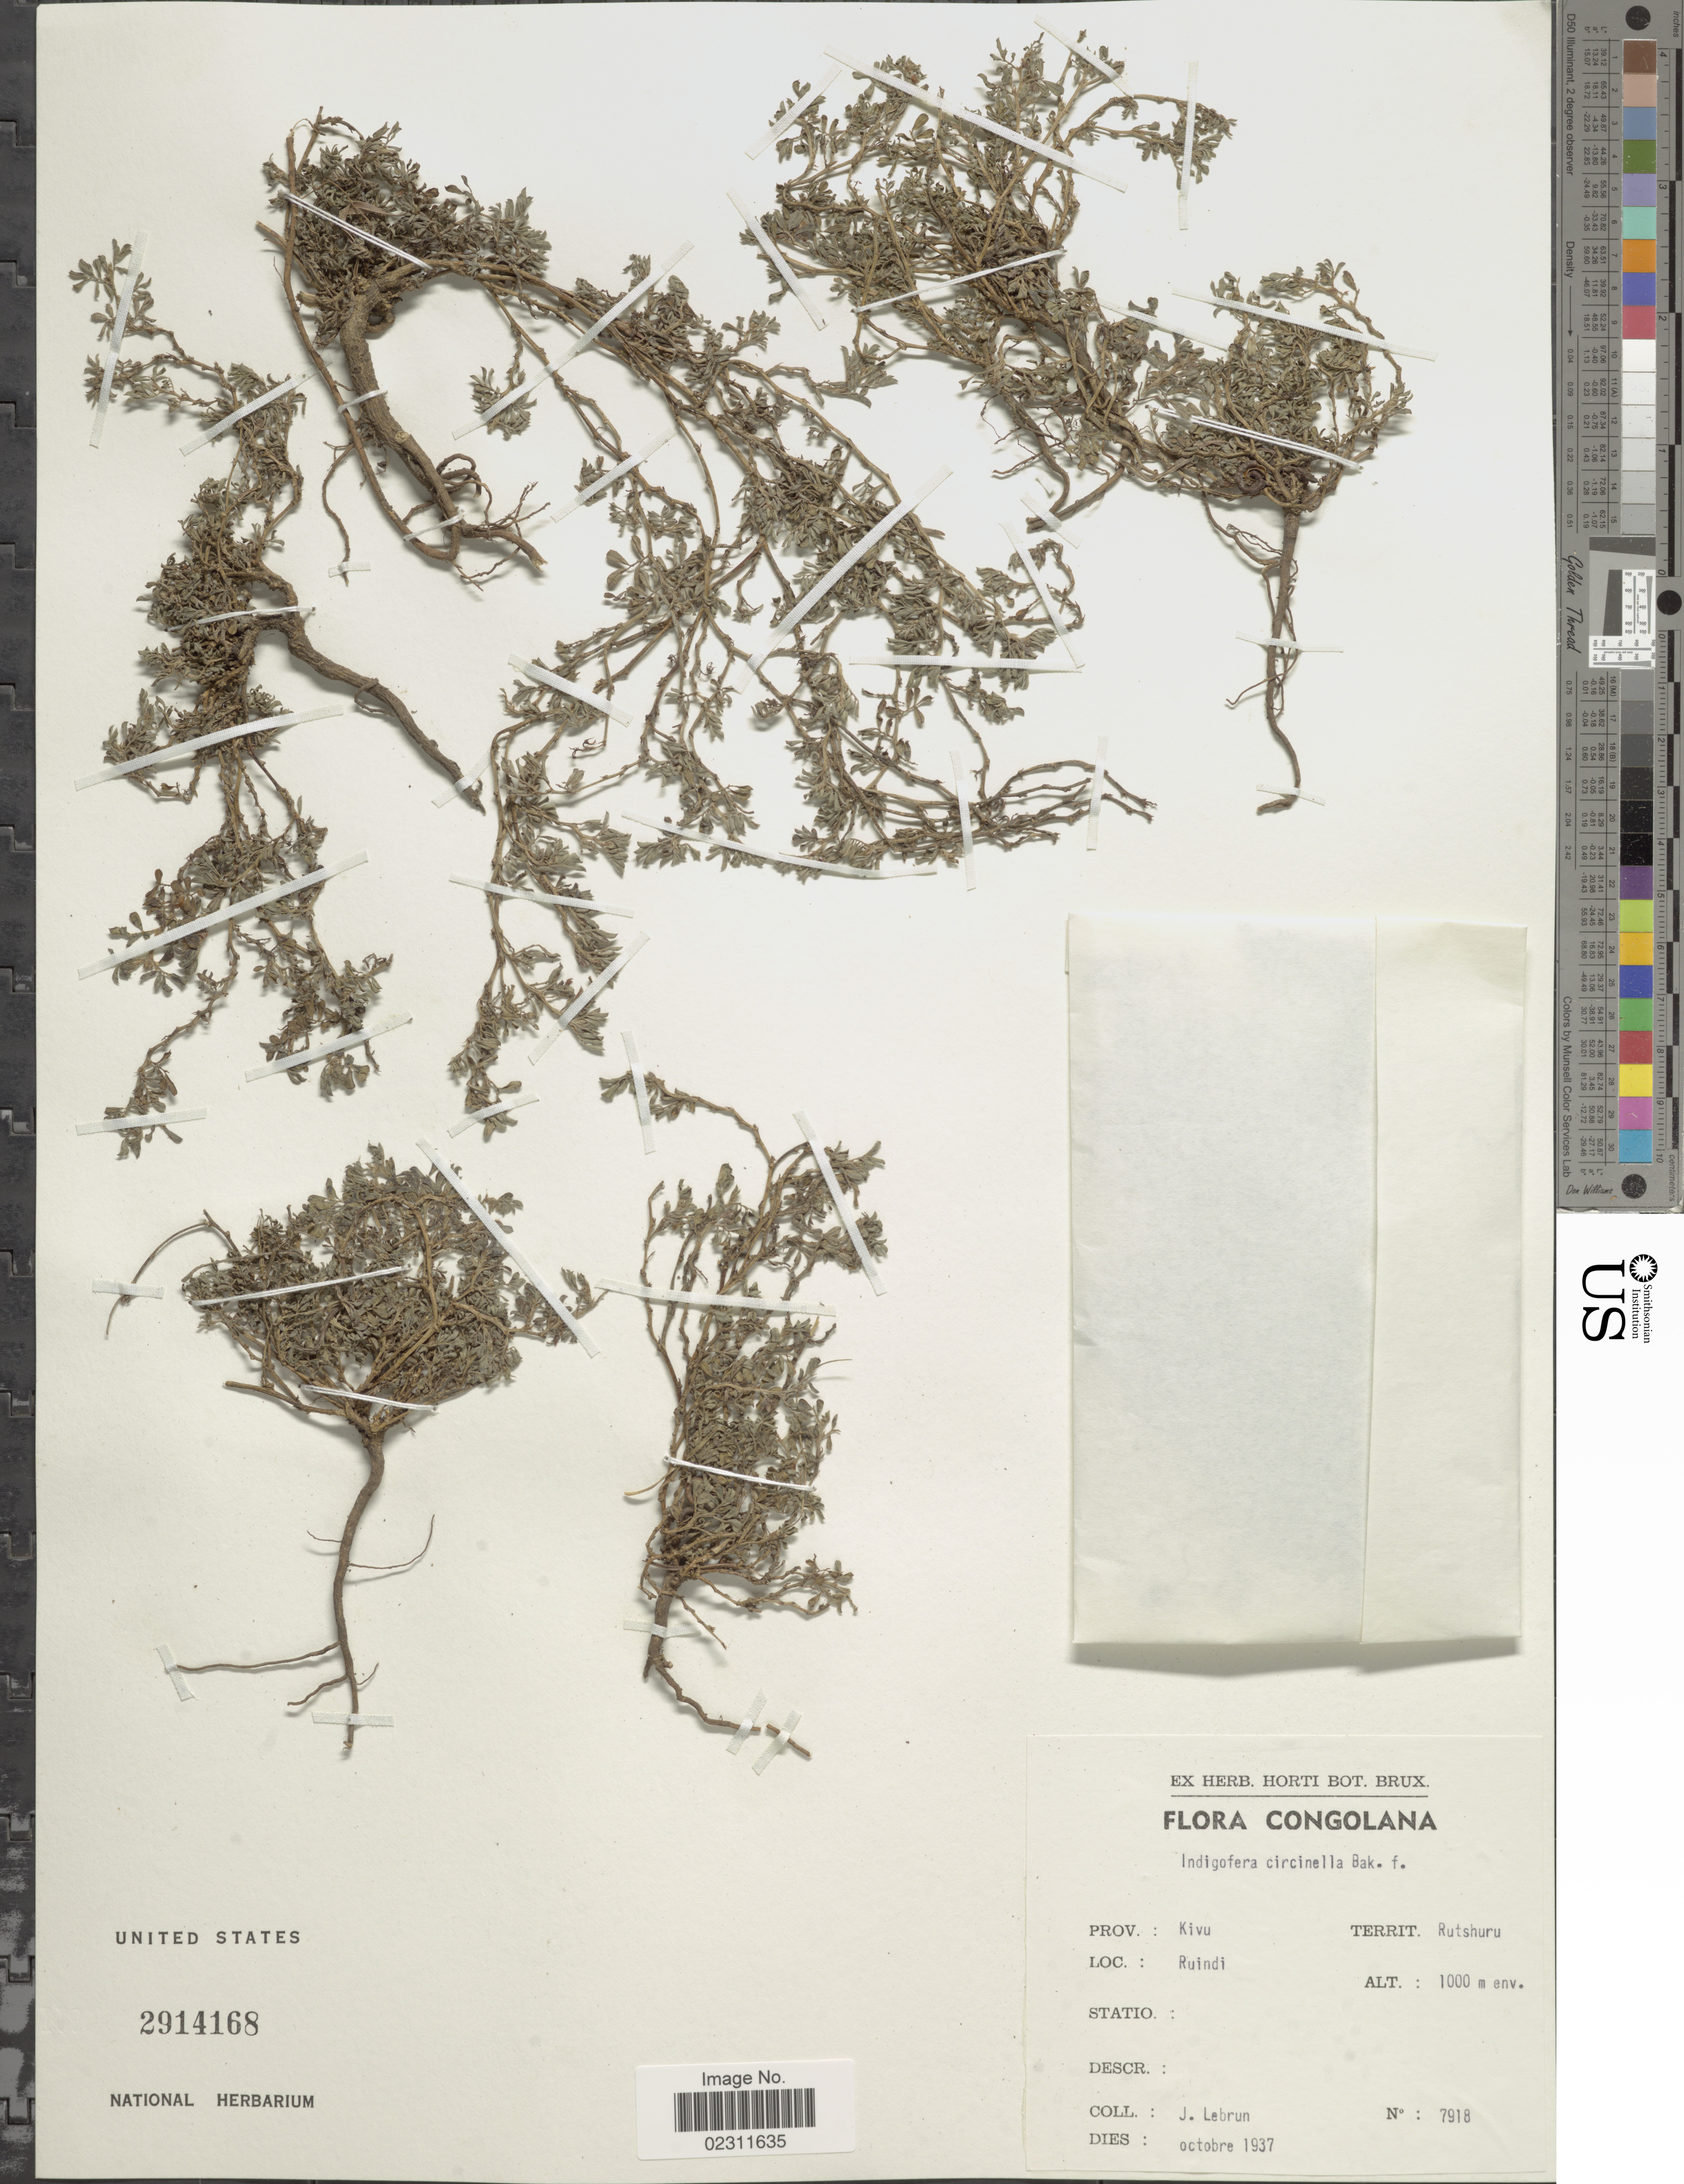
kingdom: Plantae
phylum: Tracheophyta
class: Magnoliopsida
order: Fabales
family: Fabaceae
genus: Indigofera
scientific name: Indigofera circinella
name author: Baker f.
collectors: J. A. Lebrun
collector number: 7918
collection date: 1937-10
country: Congo, Democratic Republic of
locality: Congolana, Prov. Kivu, Rutshuru, Ruindi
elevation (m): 1000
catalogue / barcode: US 2914168